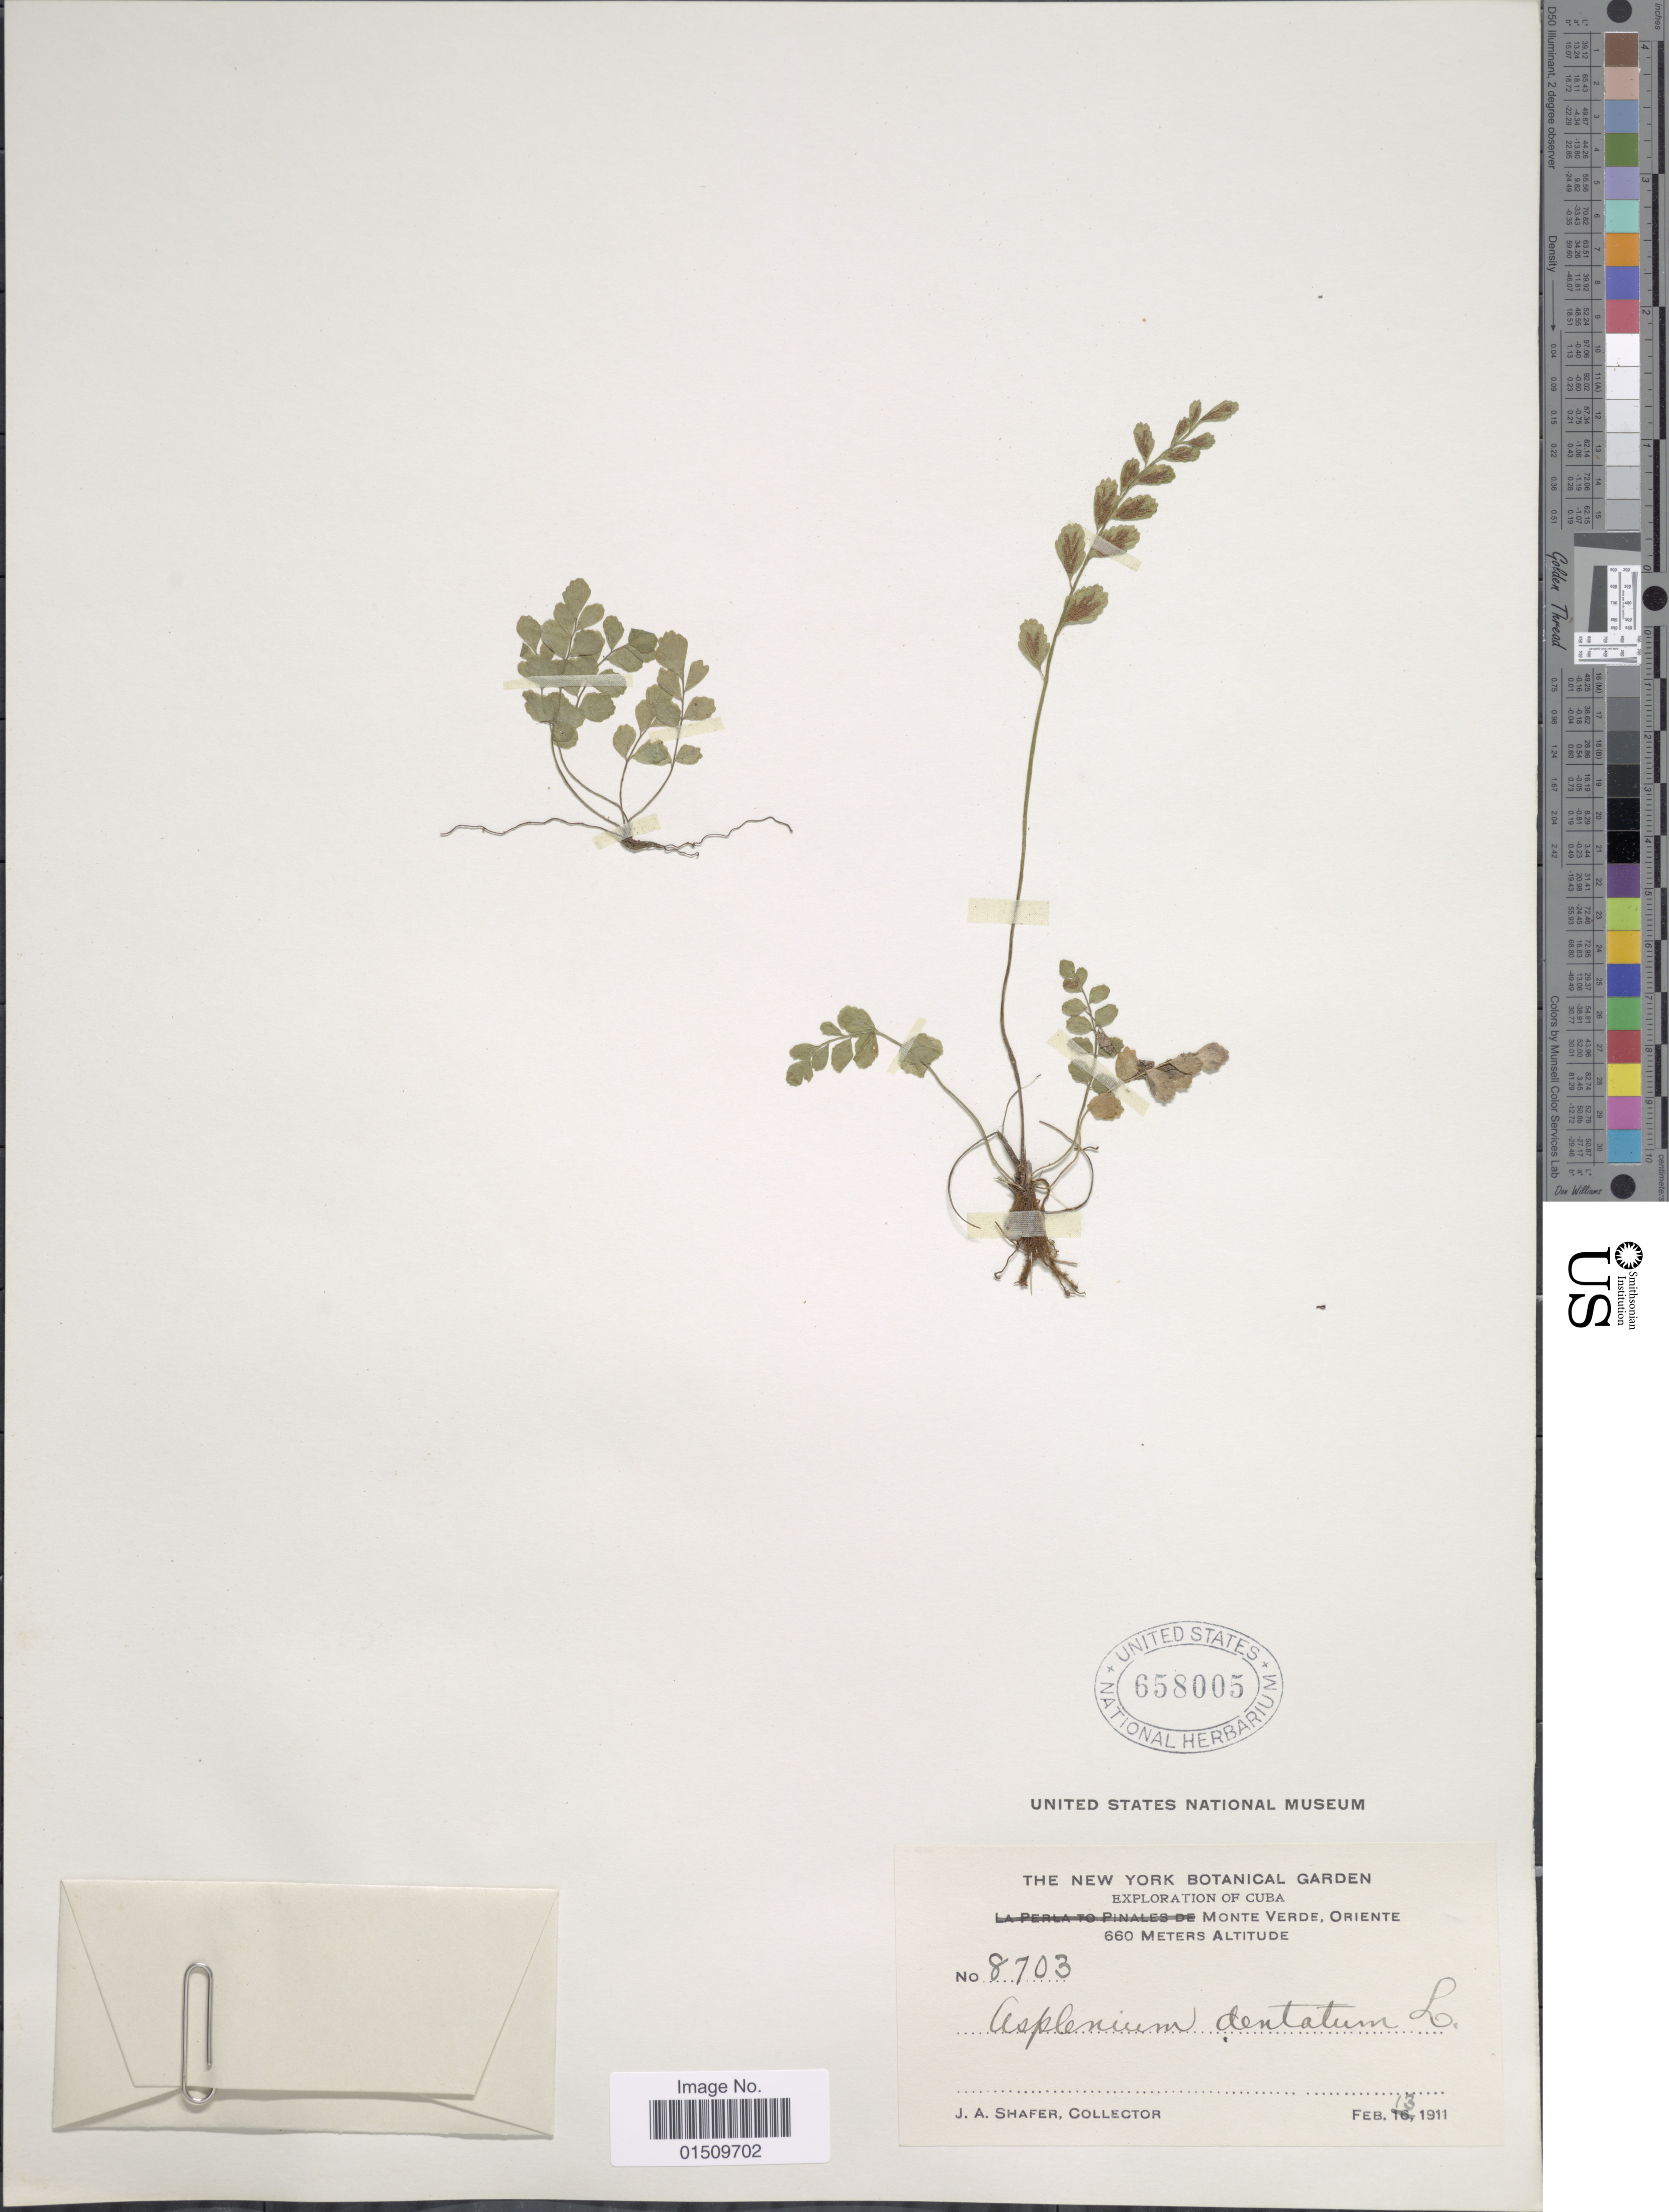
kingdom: Plantae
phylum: Tracheophyta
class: Polypodiopsida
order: Polypodiales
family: Aspleniaceae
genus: Asplenium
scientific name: Asplenium trichomanes-dentatum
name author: L.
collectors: J. A. Shafer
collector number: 8703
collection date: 1911-02-13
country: Cuba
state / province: Oriente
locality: Cuba, Monte Verde.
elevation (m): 660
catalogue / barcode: US 658005